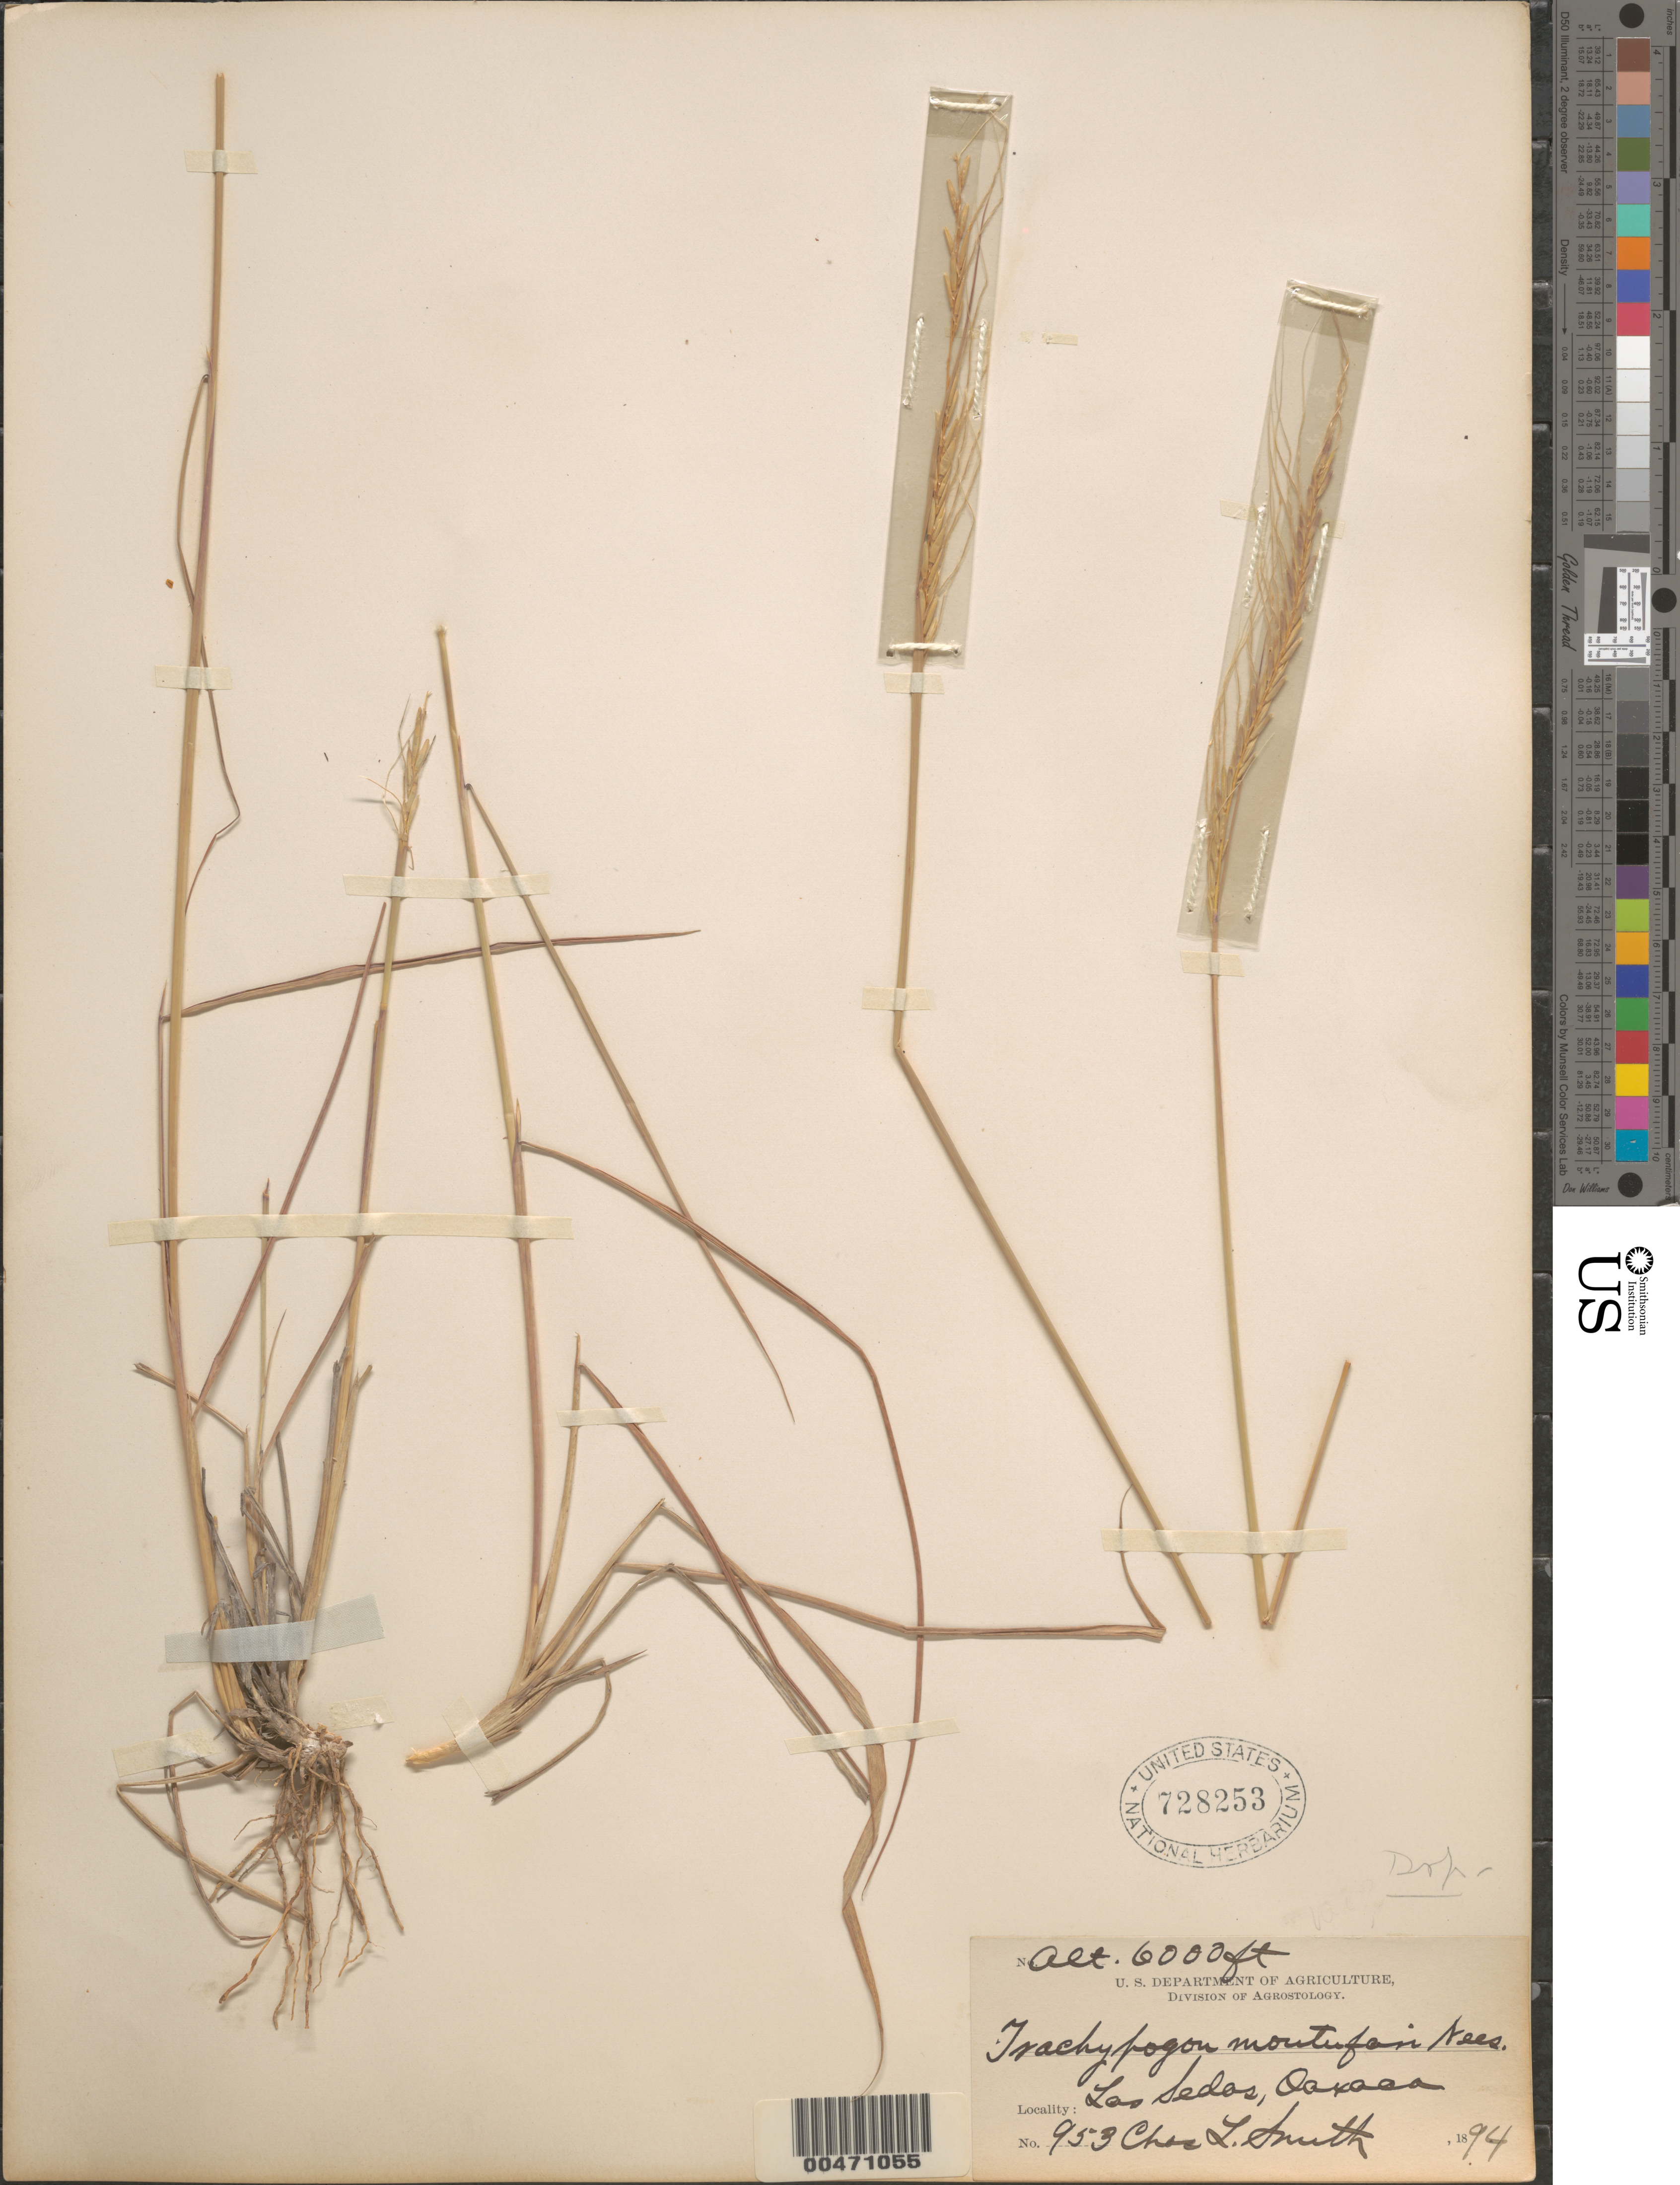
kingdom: Plantae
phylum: Tracheophyta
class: Liliopsida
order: Poales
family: Poaceae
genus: Trachypogon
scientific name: Trachypogon secundus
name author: (J. Presl) Scribn.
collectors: C. L. Smith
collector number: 953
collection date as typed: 1894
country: Mexico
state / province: Oaxaca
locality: Las Sedas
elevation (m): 1829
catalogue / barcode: US 728253